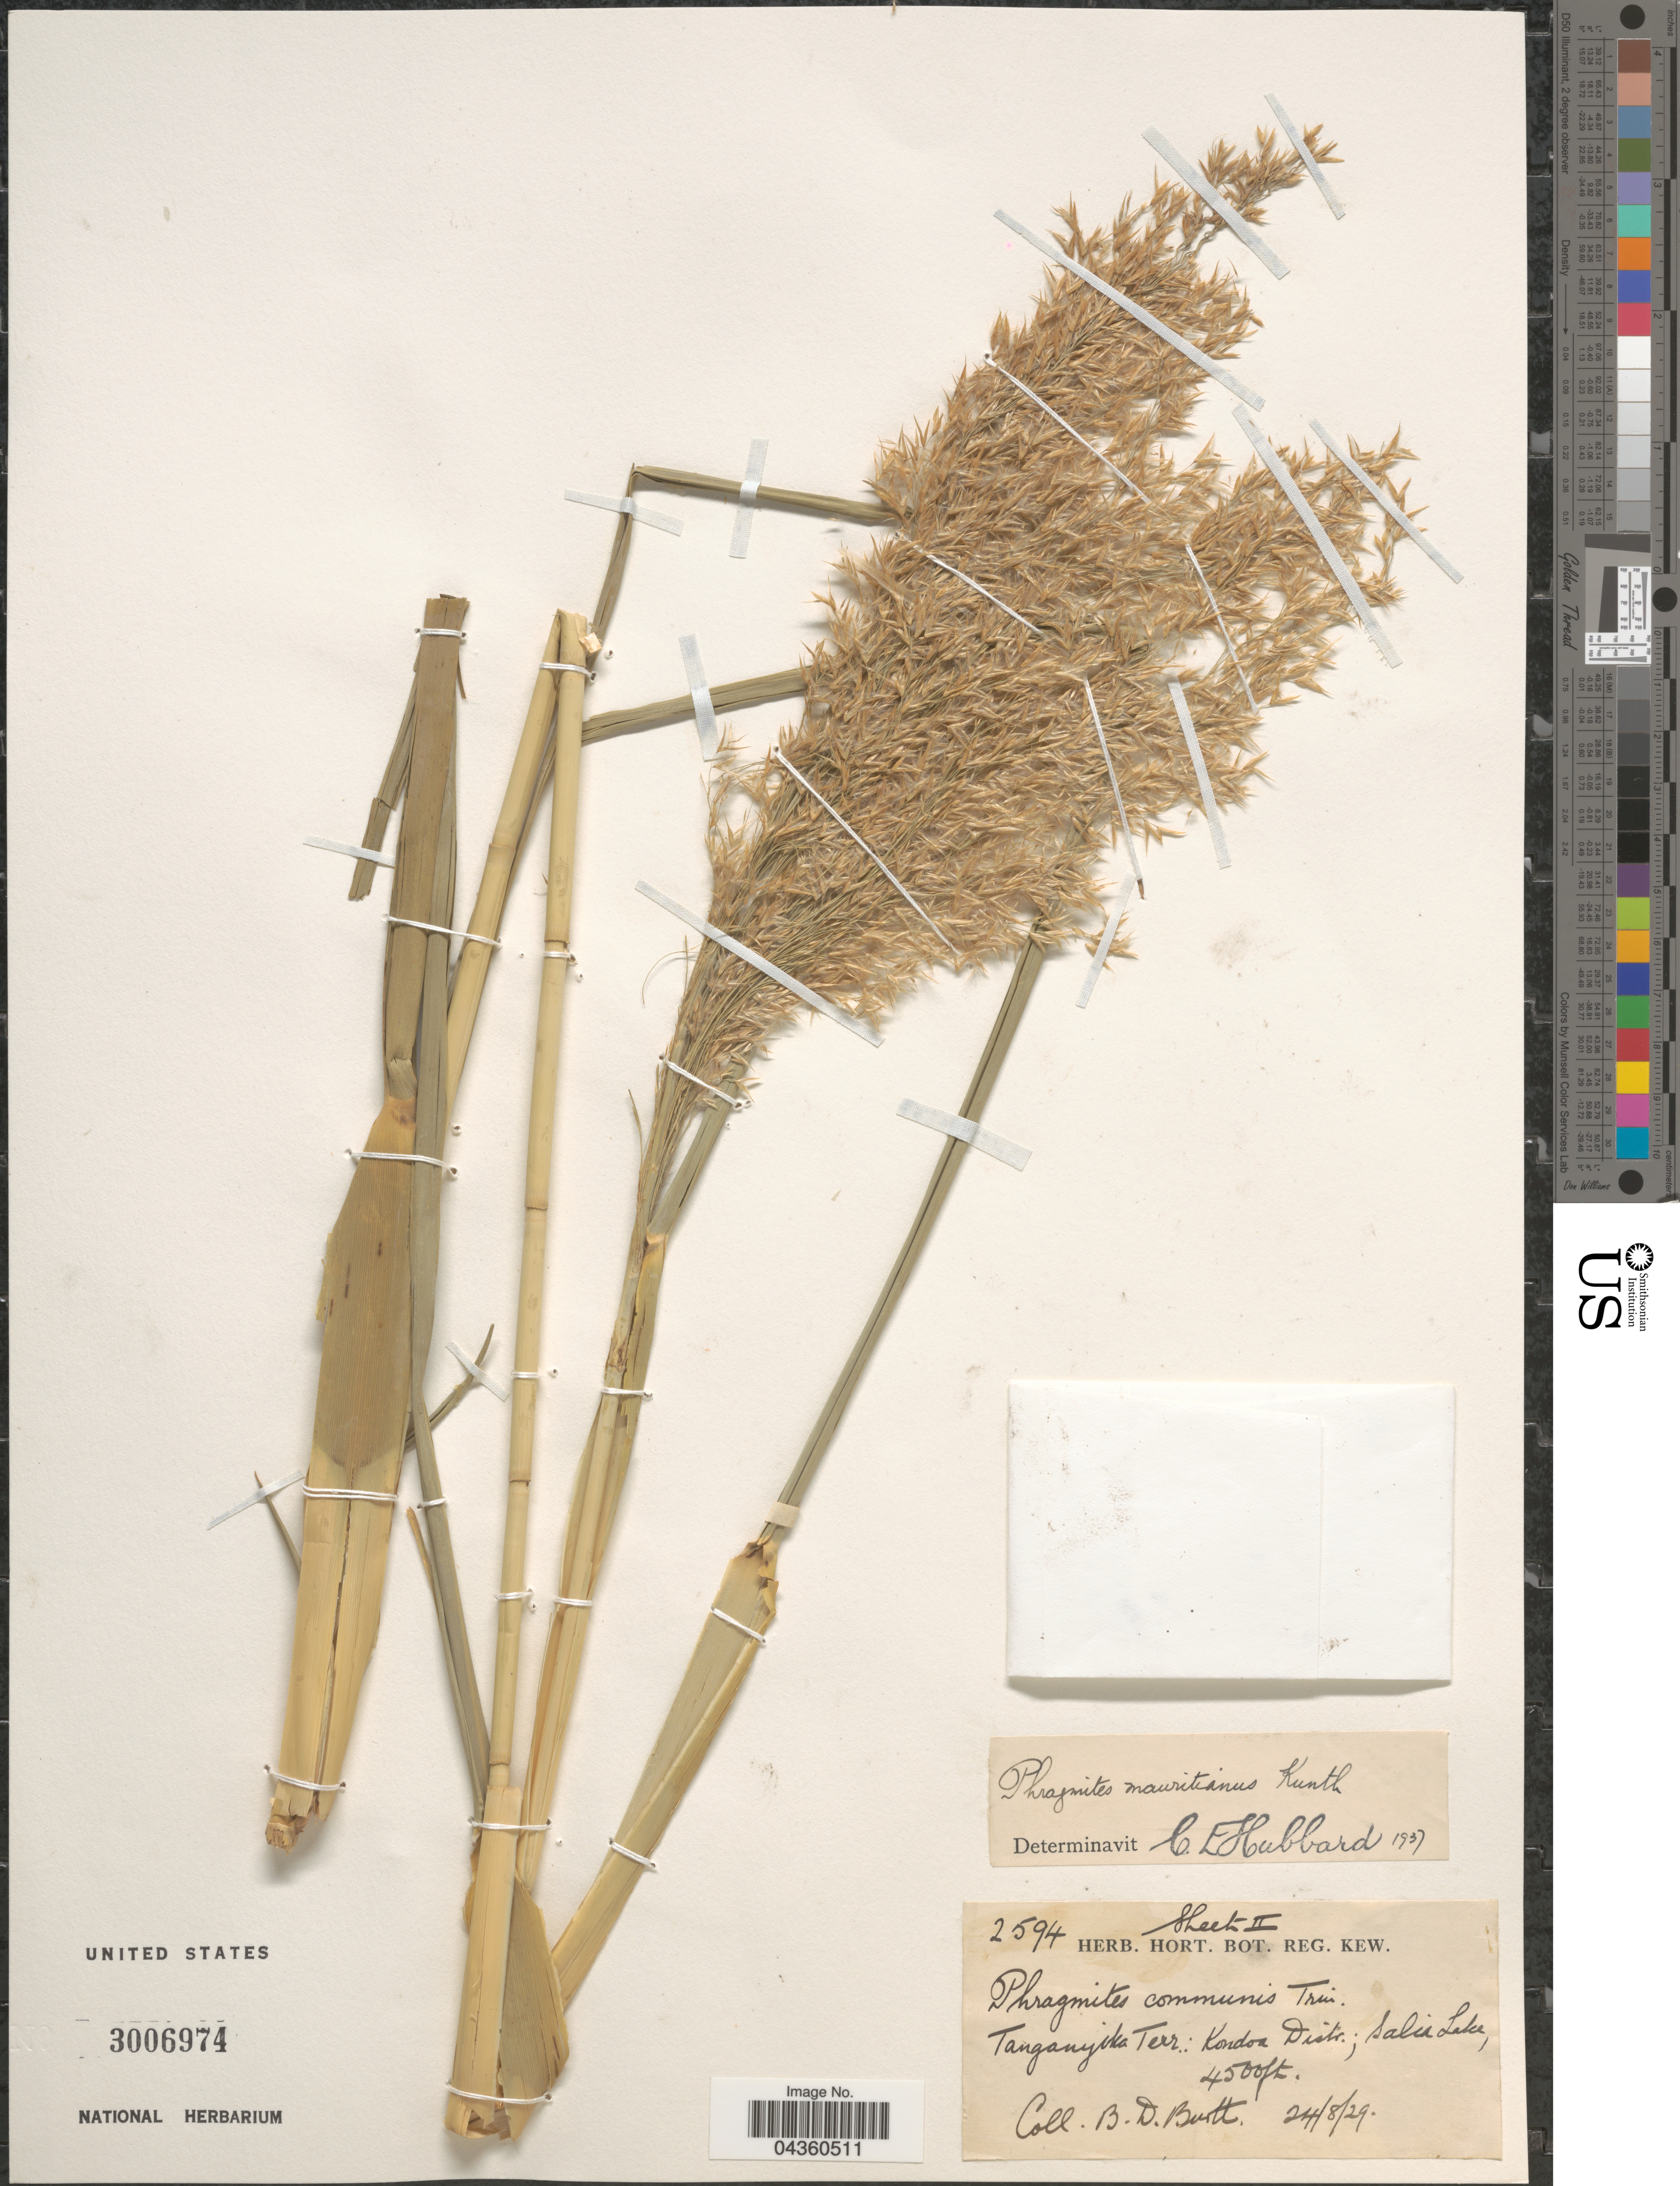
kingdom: Plantae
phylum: Tracheophyta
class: Liliopsida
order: Poales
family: Poaceae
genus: Phragmites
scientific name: Phragmites mauritianus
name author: Kunth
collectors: B. D. Burtt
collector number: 2594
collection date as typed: Transcribed d/m/y: 24/8/29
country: Tanzania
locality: Tanganyika Terr.: Kondoa Distr.; Salia [interpreted] Lake.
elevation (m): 1372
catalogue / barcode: US 3006974